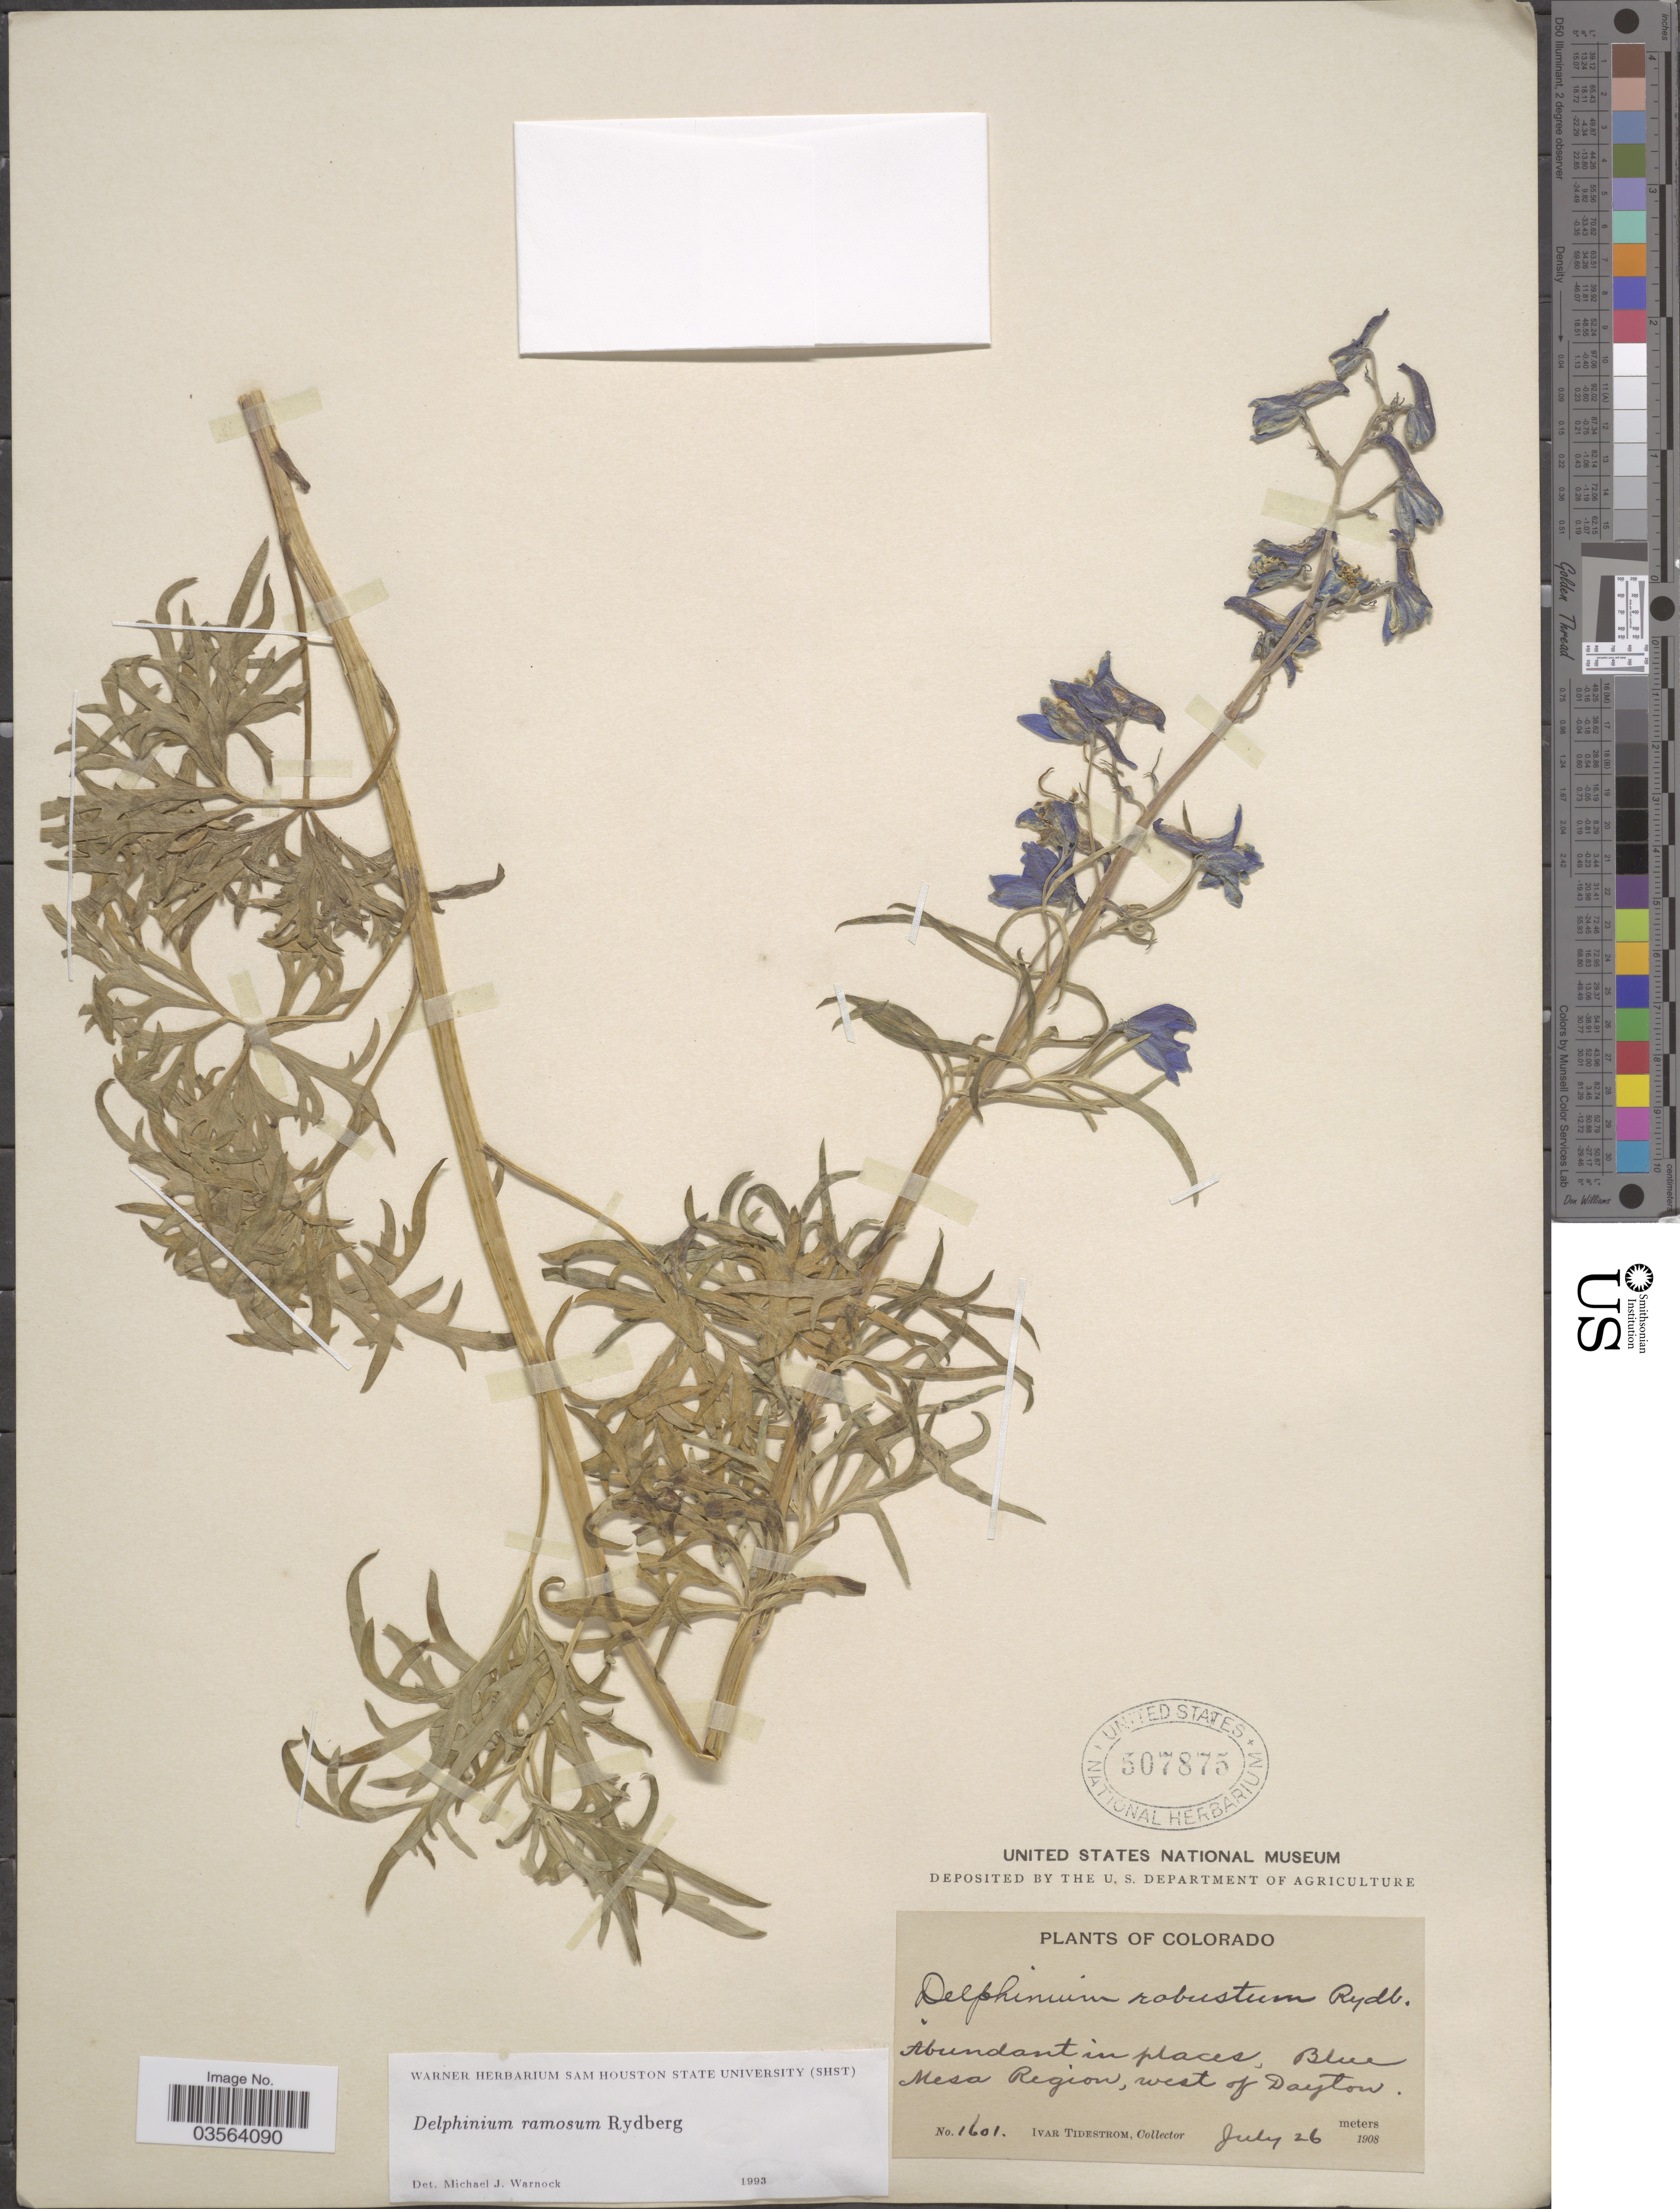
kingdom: Plantae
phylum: Tracheophyta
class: Magnoliopsida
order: Ranunculales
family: Ranunculaceae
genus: Delphinium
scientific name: Delphinium ramosum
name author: Rydb.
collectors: I. F. Tidestrom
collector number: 1601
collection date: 1908-07-26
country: United States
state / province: Colorado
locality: Blue Mesa Region, west of Dayton.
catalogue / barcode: US 507875